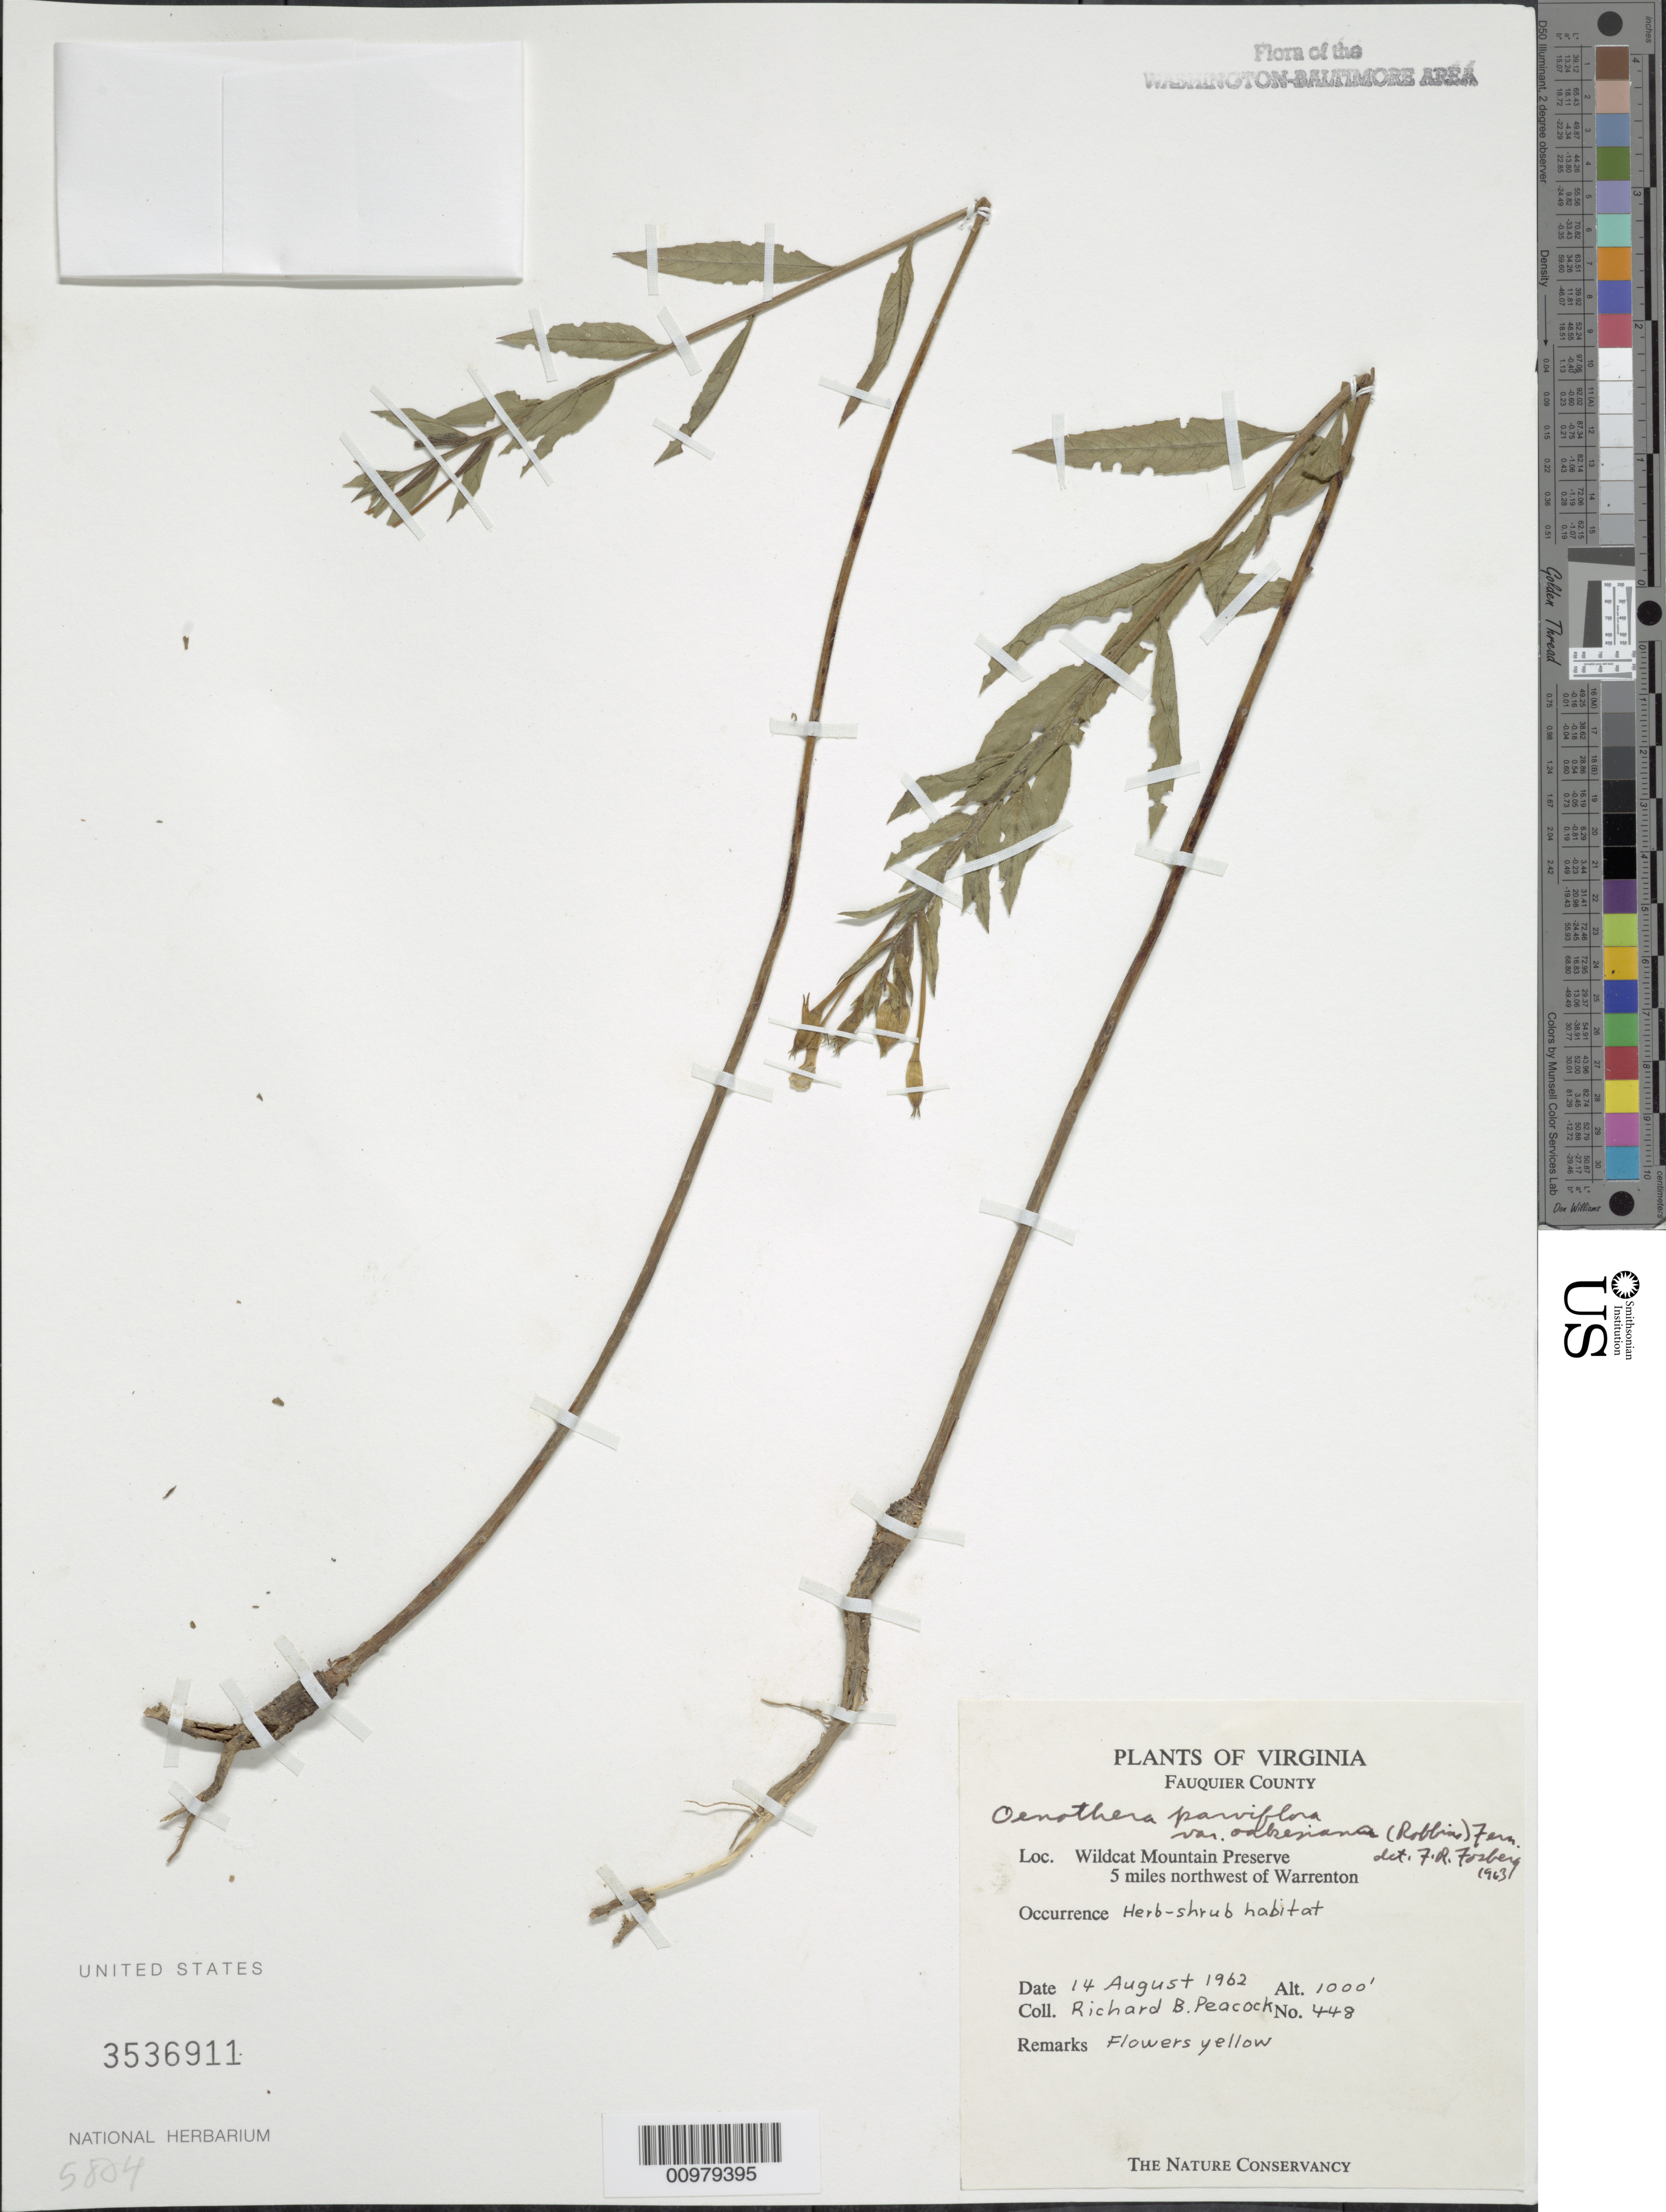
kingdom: Plantae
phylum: Tracheophyta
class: Magnoliopsida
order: Myrtales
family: Onagraceae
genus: Oenothera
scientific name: Oenothera oakesiana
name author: (A. Gray) J.W. Robbins ex S. Watson & J.M. Coult.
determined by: Wagner, W. L., (BOT), Smithsonian Institution - National Museum of Natural History (UNITED STATES)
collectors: R. Peacock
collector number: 448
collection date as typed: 14 Aug 1962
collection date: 1962-08-14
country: United States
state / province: Virginia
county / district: Fauquier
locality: Wildcat Mountain Preserve, 5 miles northwest of Warrenton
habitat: roadside near mixed conifer-hardwood forest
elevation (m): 305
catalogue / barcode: US 3536911